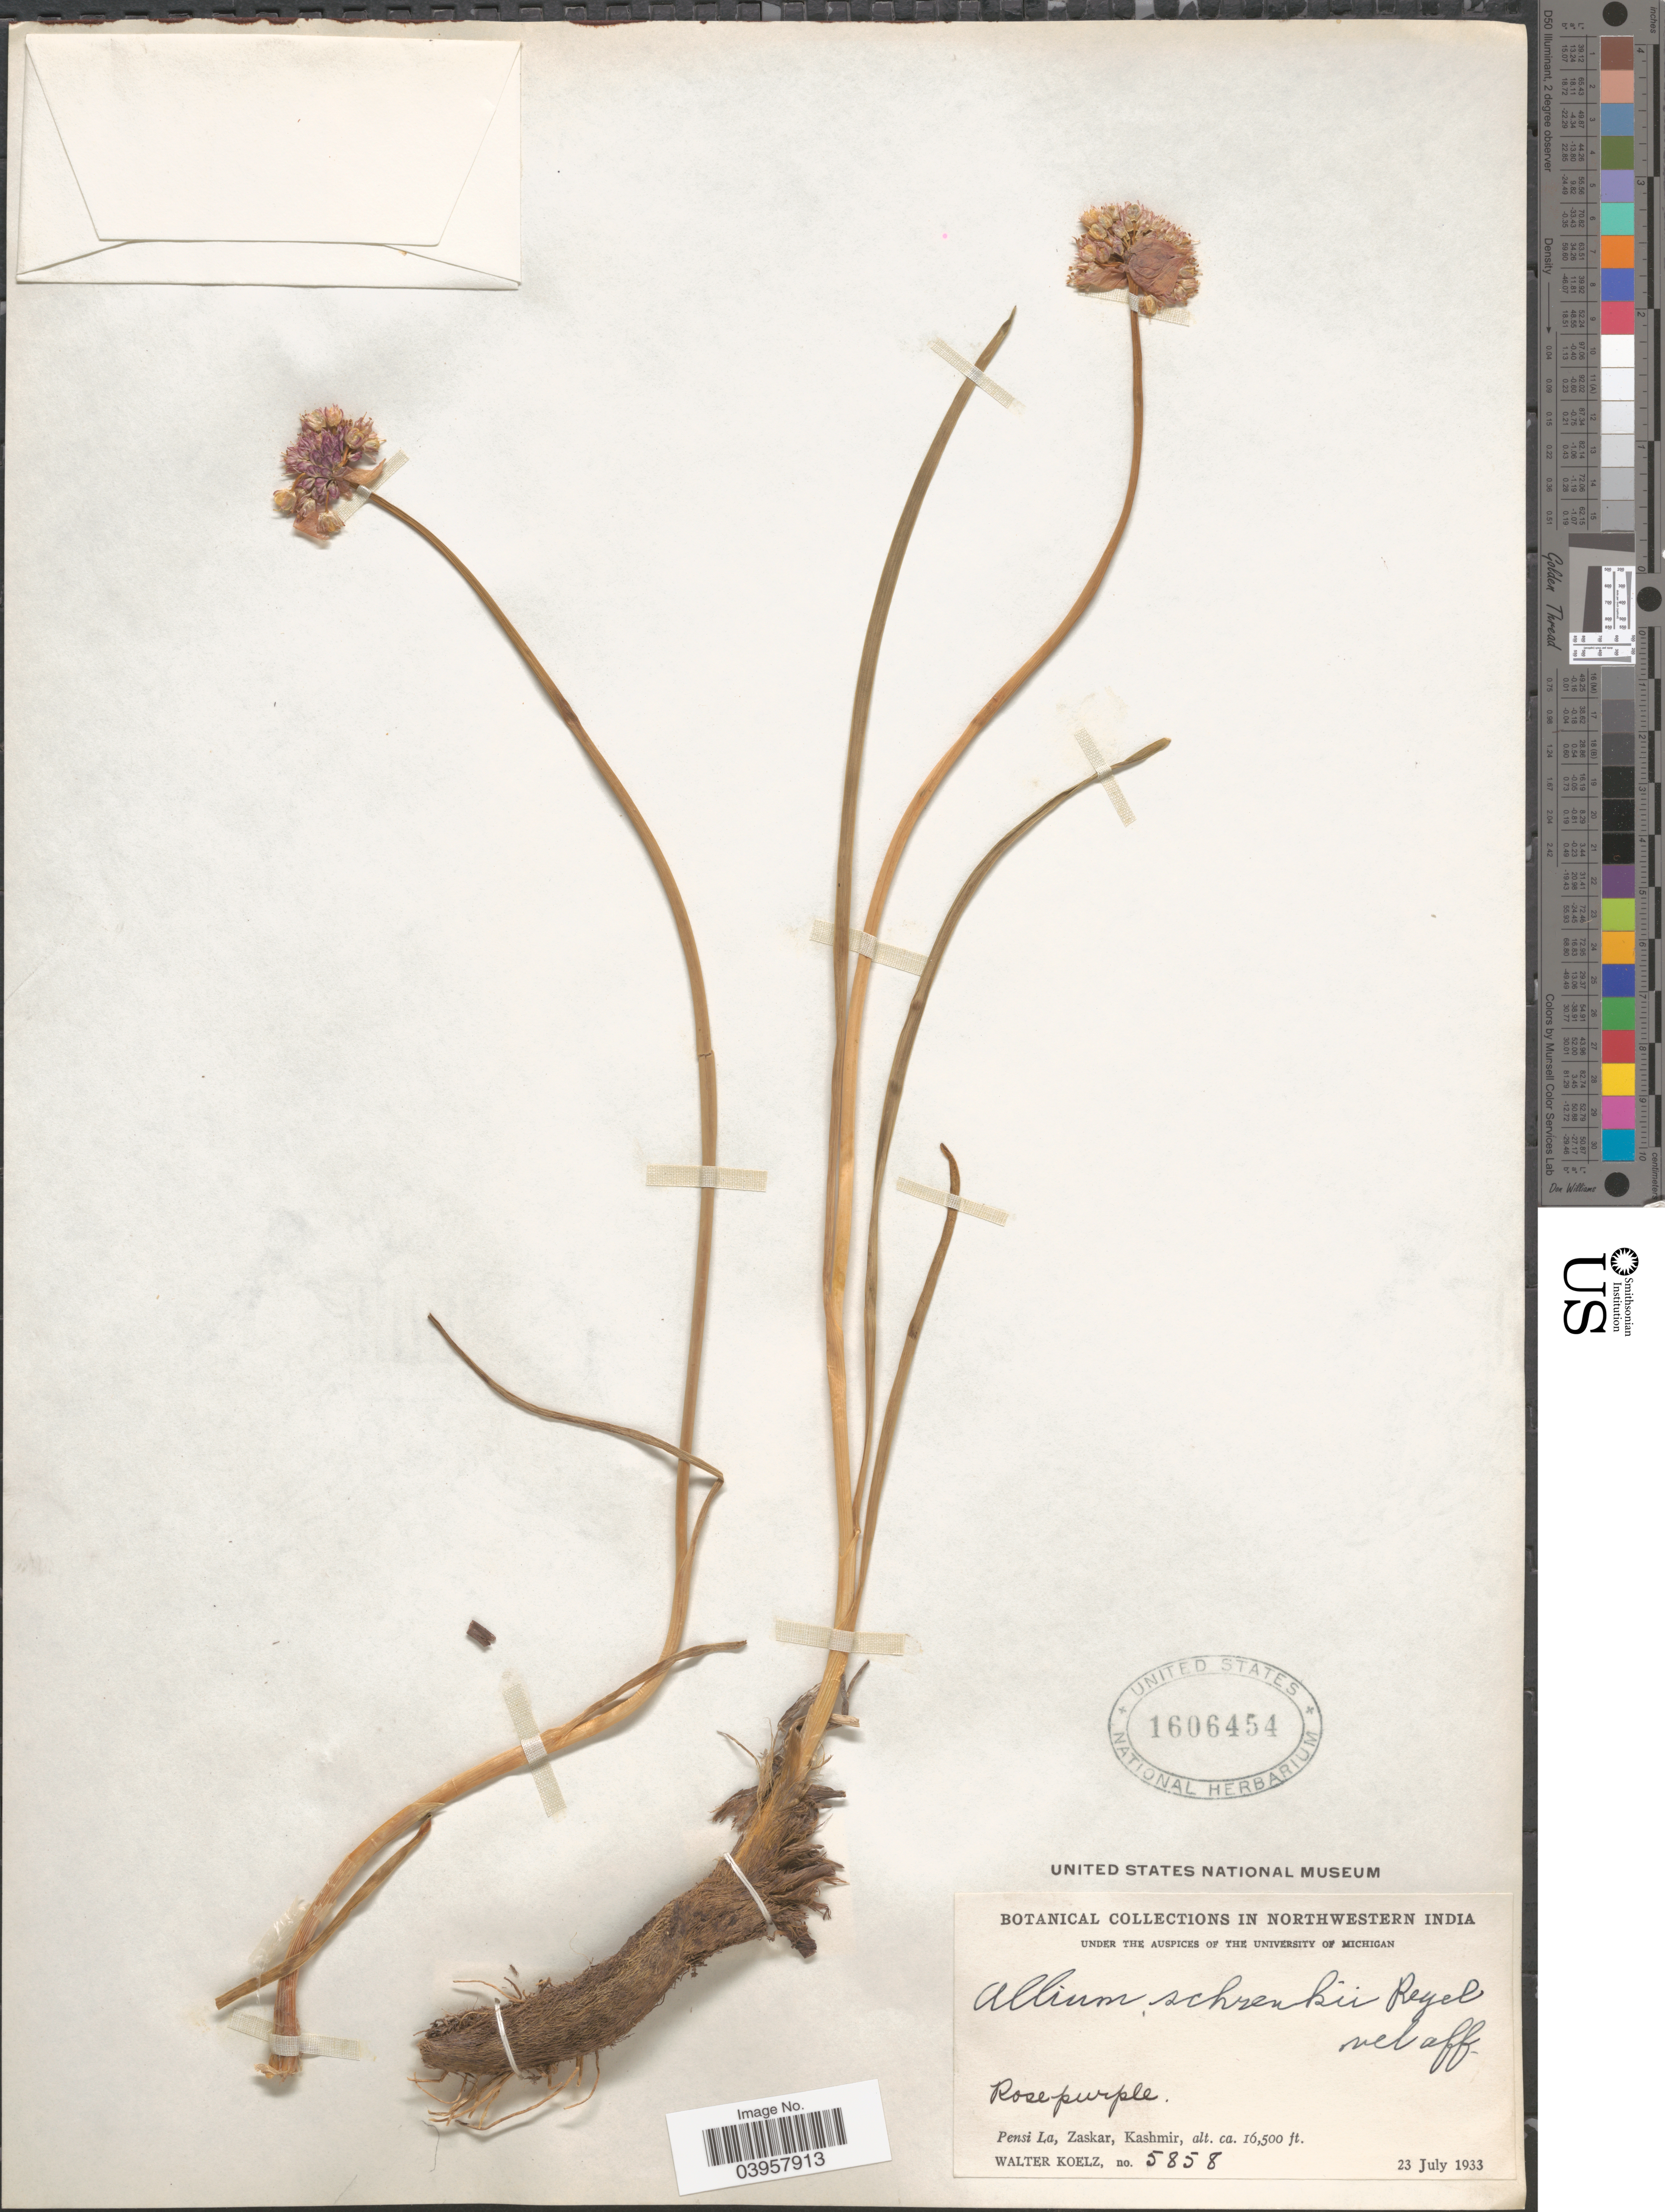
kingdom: Plantae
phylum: Tracheophyta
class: Liliopsida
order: Asparagales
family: Amaryllidaceae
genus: Allium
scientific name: Allium schrenkii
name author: Regel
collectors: W. N. Koelz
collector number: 5858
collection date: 1933-07-23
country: India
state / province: Jammu and Kashmir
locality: Northwestern India. Pensi La, Zaskar, Kashmir.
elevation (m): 5029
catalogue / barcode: US 1606454